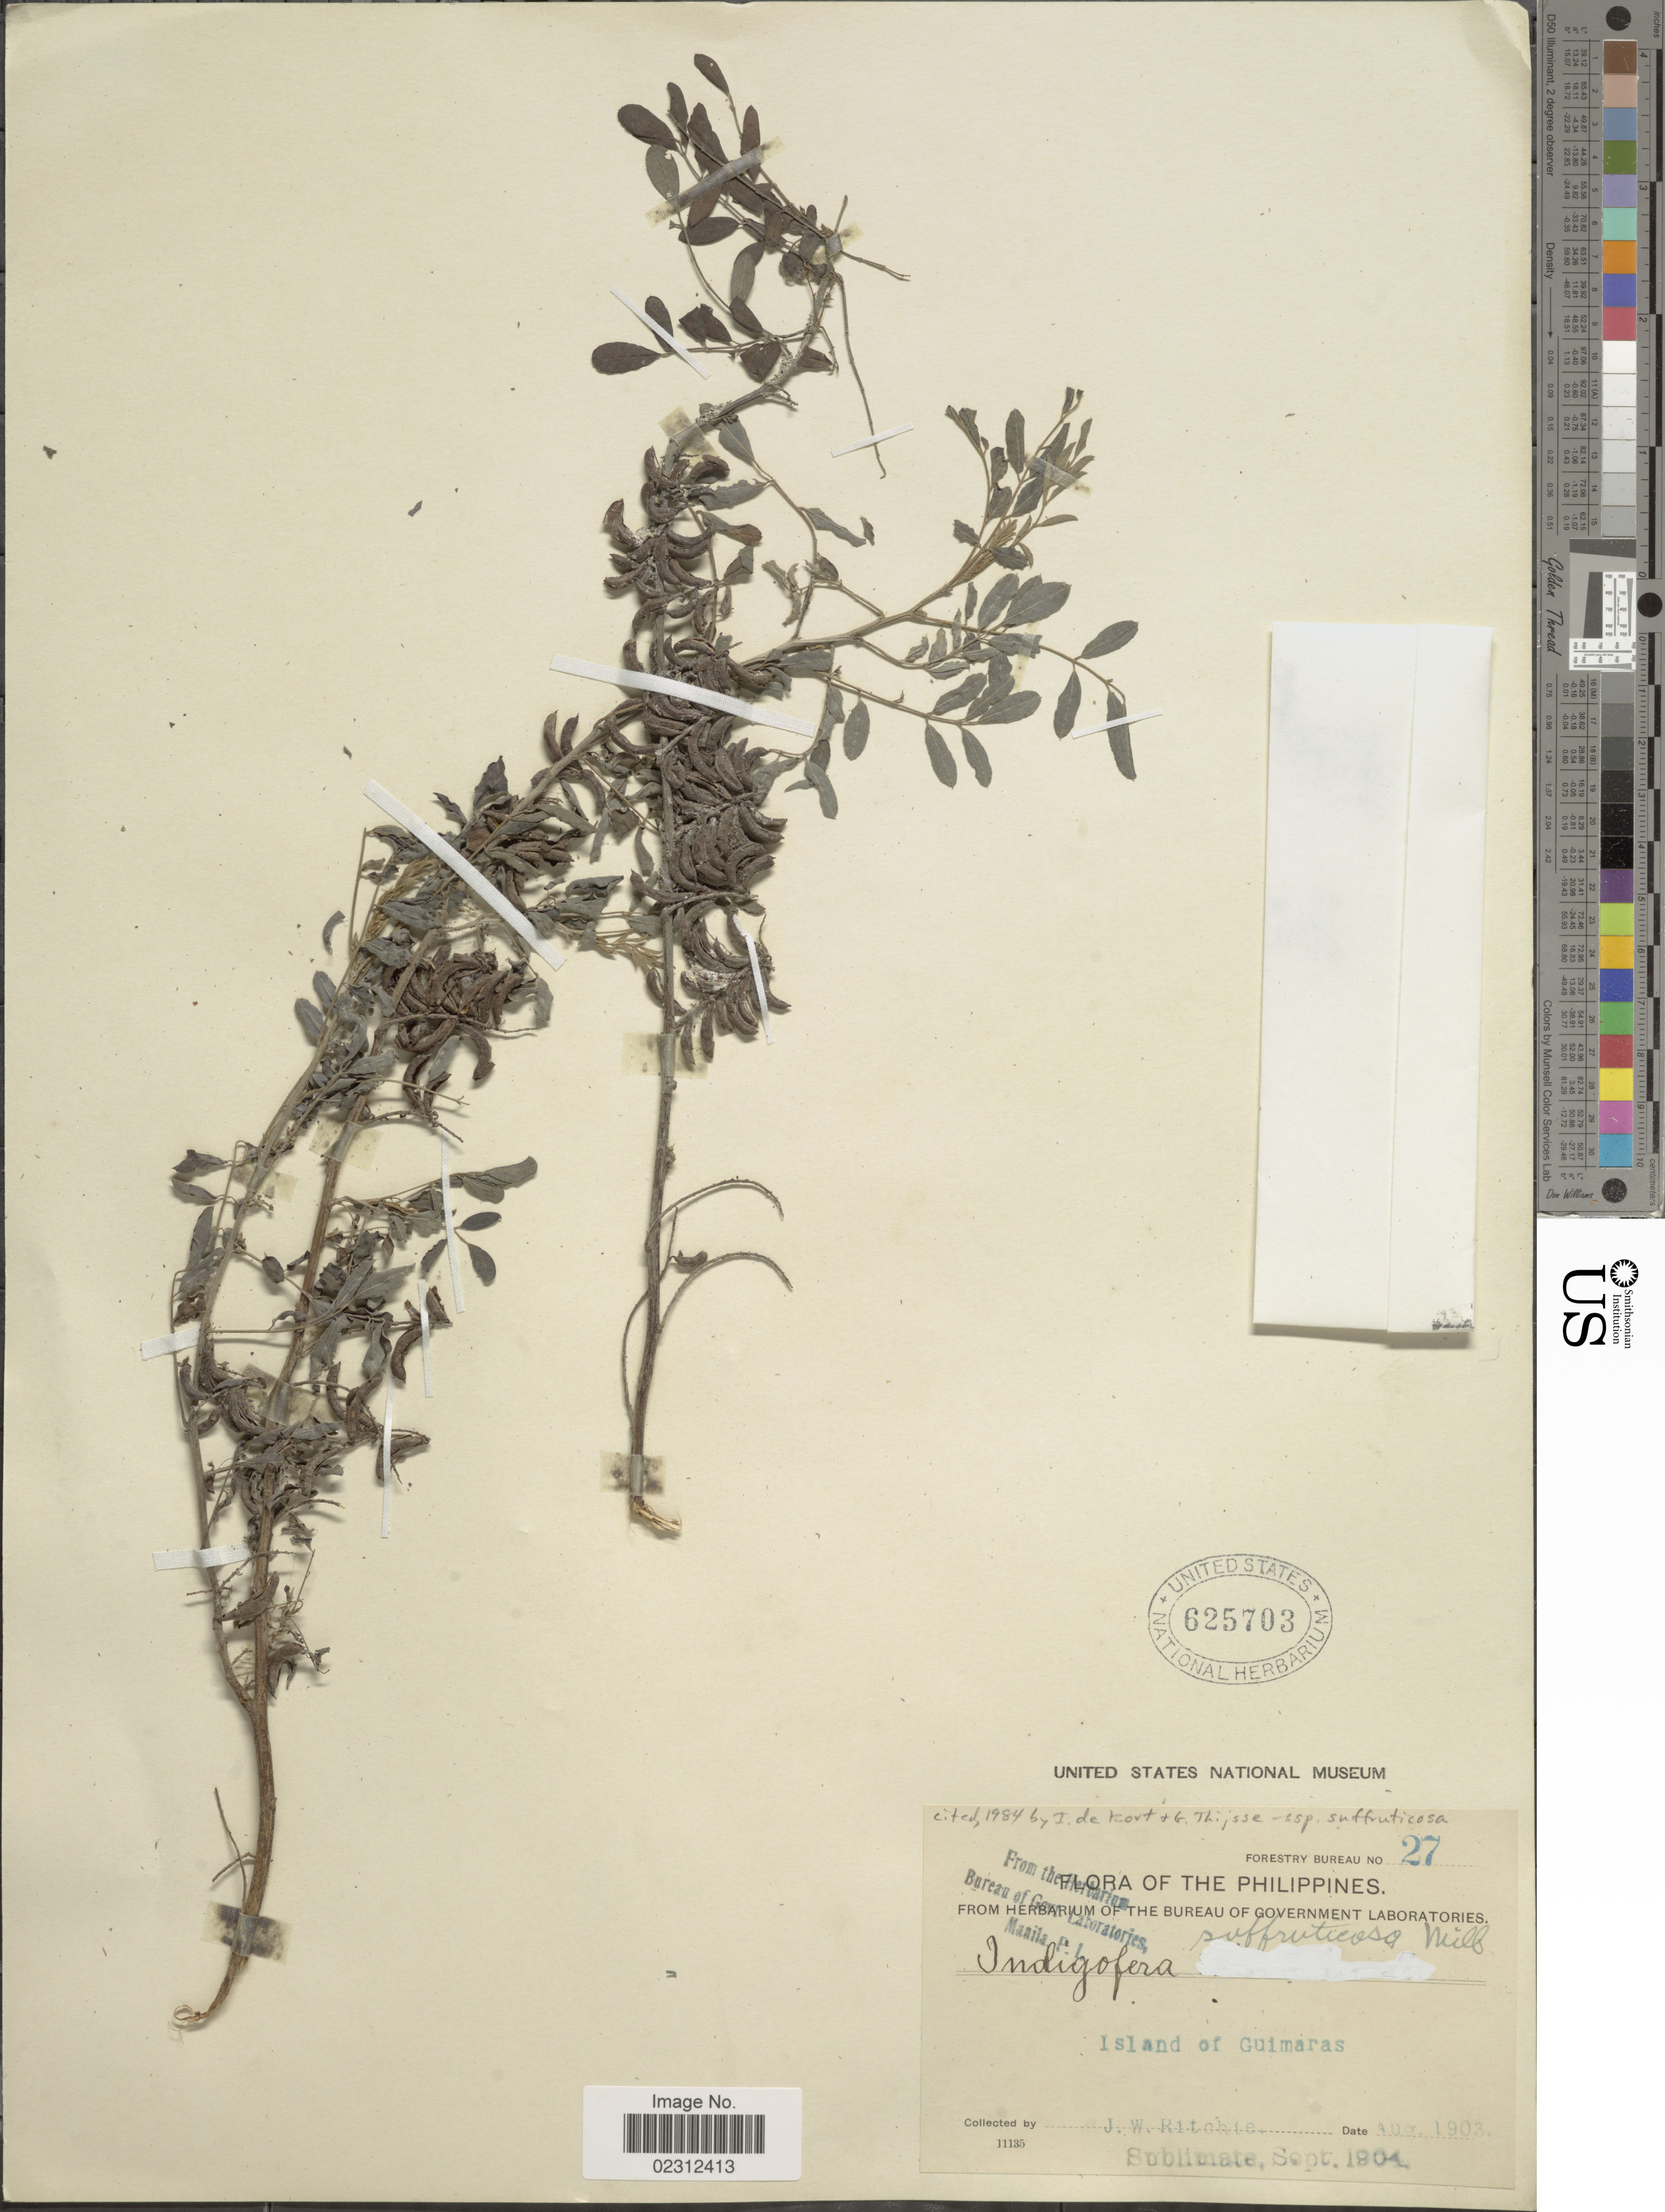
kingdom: Plantae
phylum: Tracheophyta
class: Magnoliopsida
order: Fabales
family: Fabaceae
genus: Indigofera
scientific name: Indigofera suffruticosa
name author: Mill.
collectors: J. Ritchie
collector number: Forestry Bureau 27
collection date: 1903-08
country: Philippines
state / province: Western Visayas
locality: Island of Guimaras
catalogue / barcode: US 625703